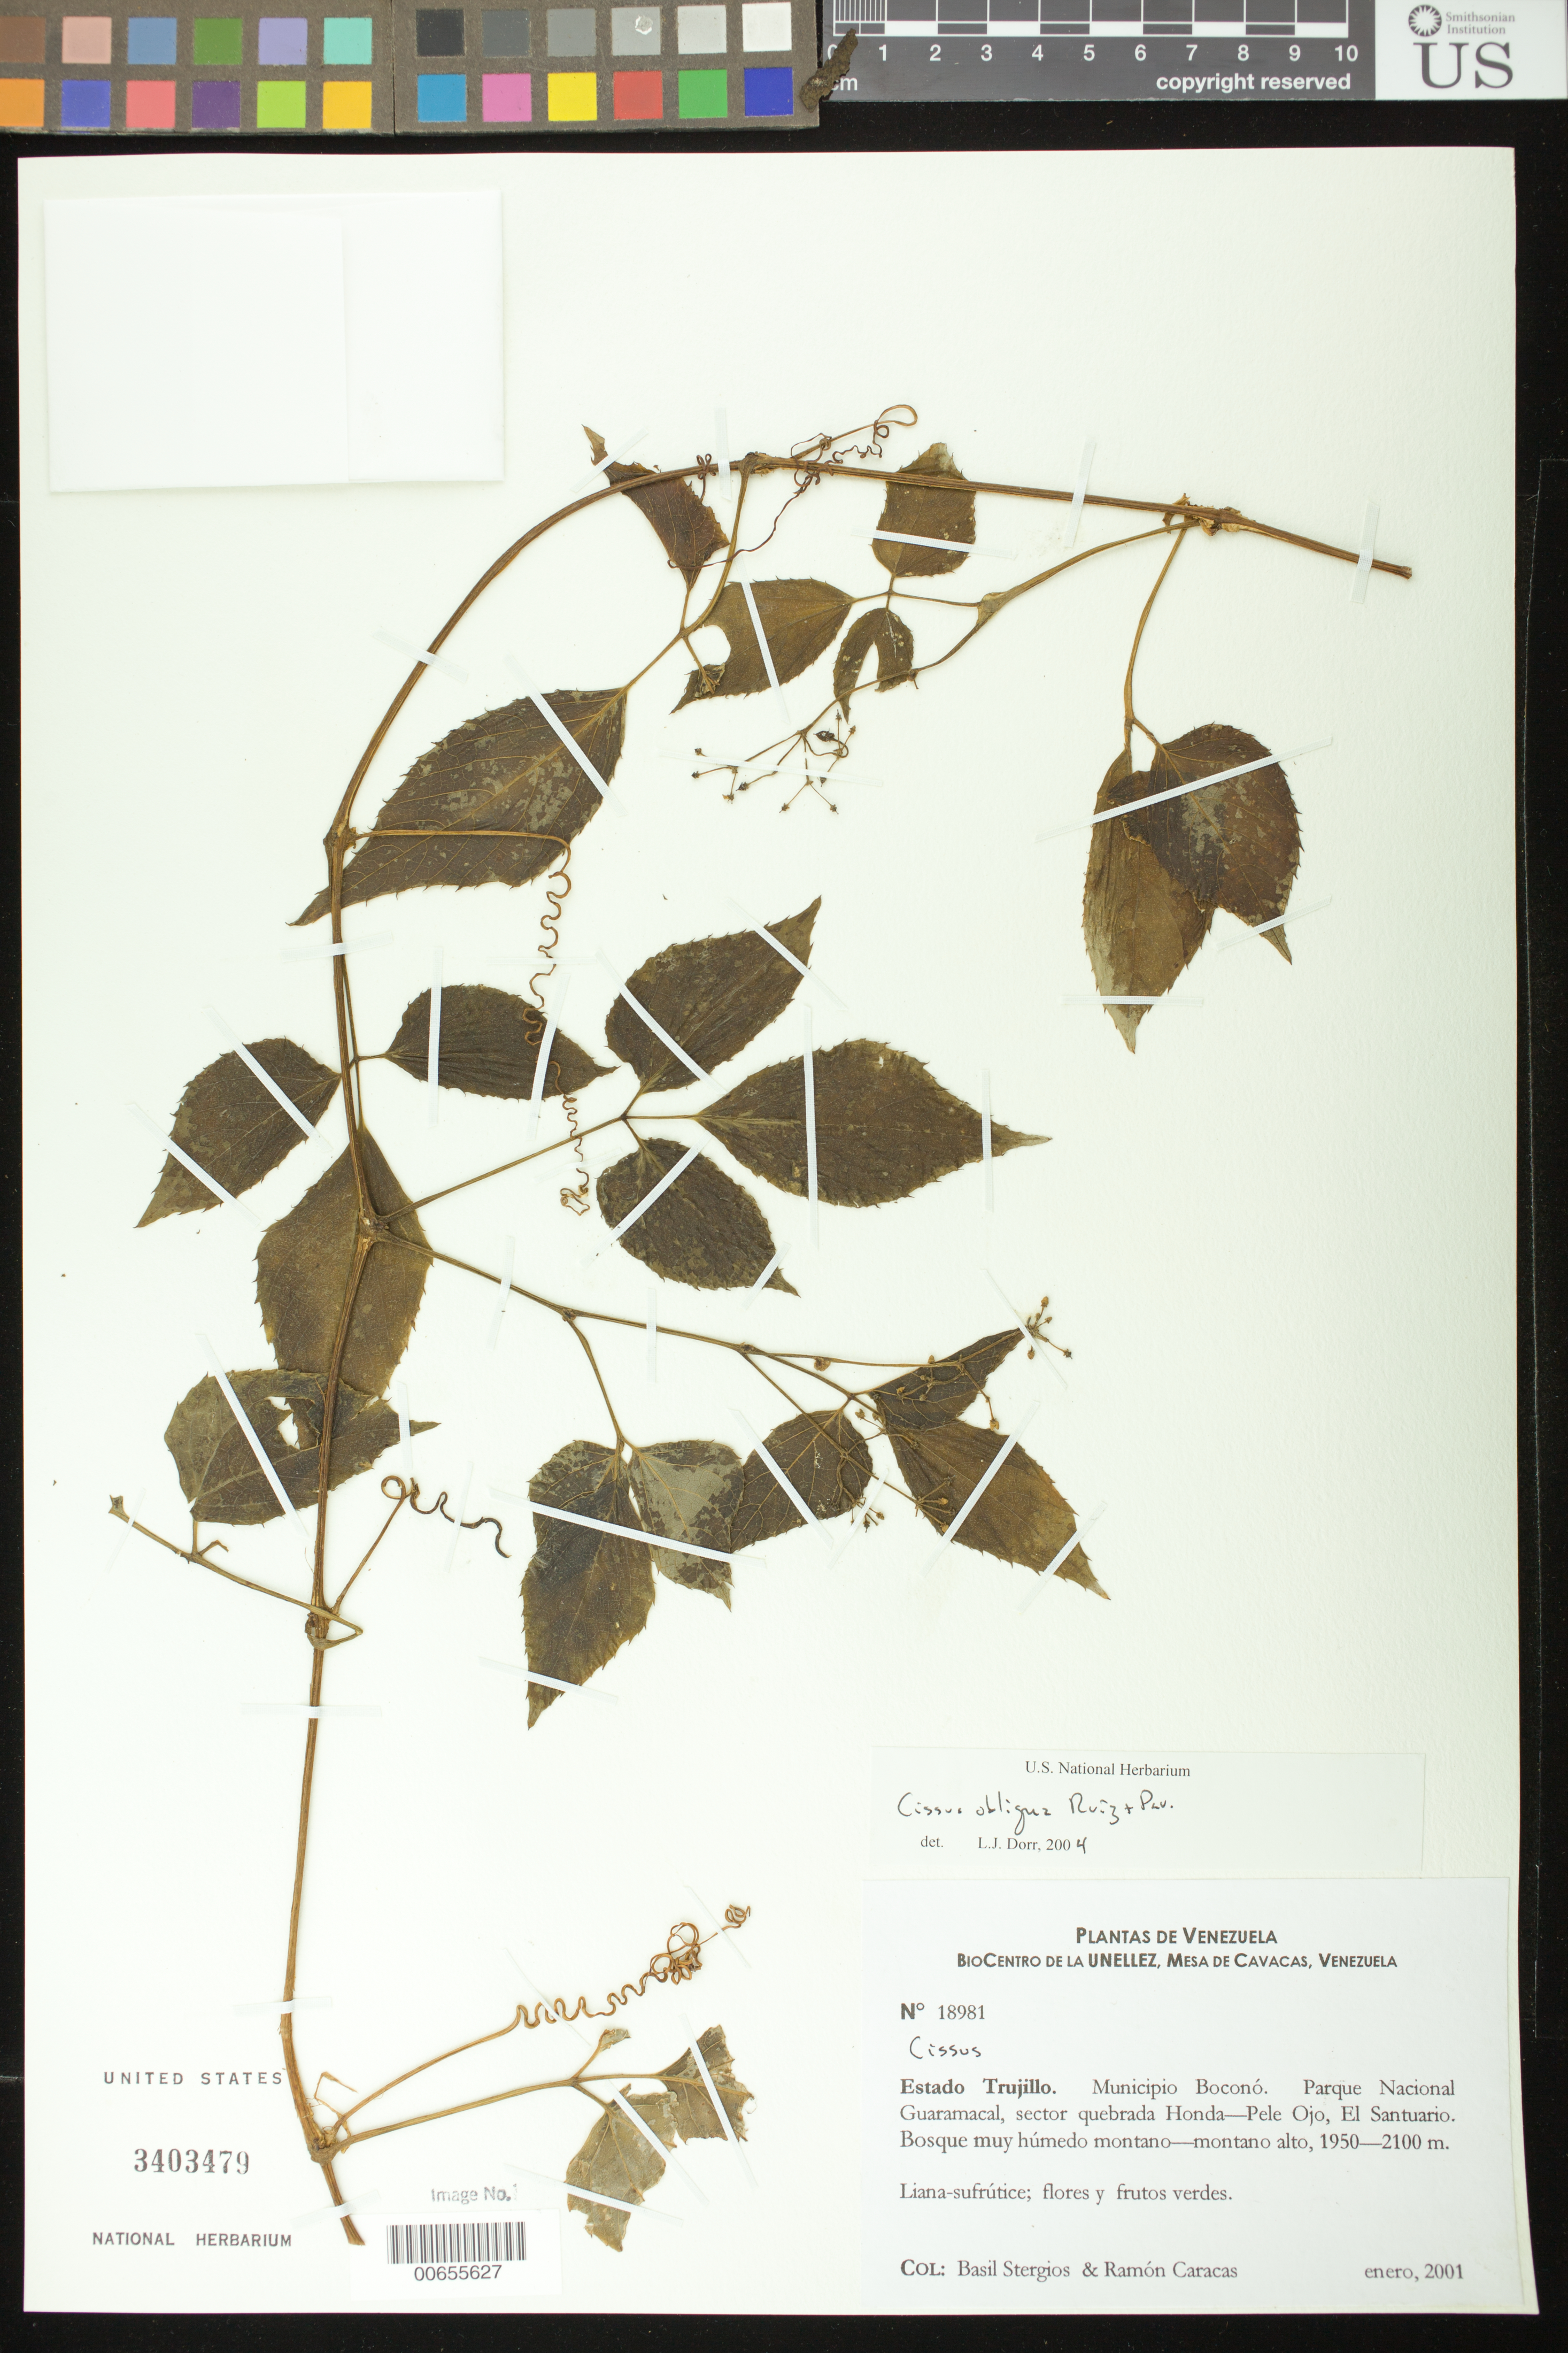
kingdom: Plantae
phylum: Tracheophyta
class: Magnoliopsida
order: Vitales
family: Vitaceae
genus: Cissus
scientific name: Cissus sp.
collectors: B. G. Stergios & R. Caracas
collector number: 18981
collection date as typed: Jan 2001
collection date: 2001-01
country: Venezuela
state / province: Trujillo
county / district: Boconó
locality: Parque Nacional Guaramacal, sector quebrada Honda-Pele Ojo, El Santuario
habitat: Bosque muy húmedo montano-montano alto.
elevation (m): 1950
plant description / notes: F, PORT, US, VEN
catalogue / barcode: US 3403479